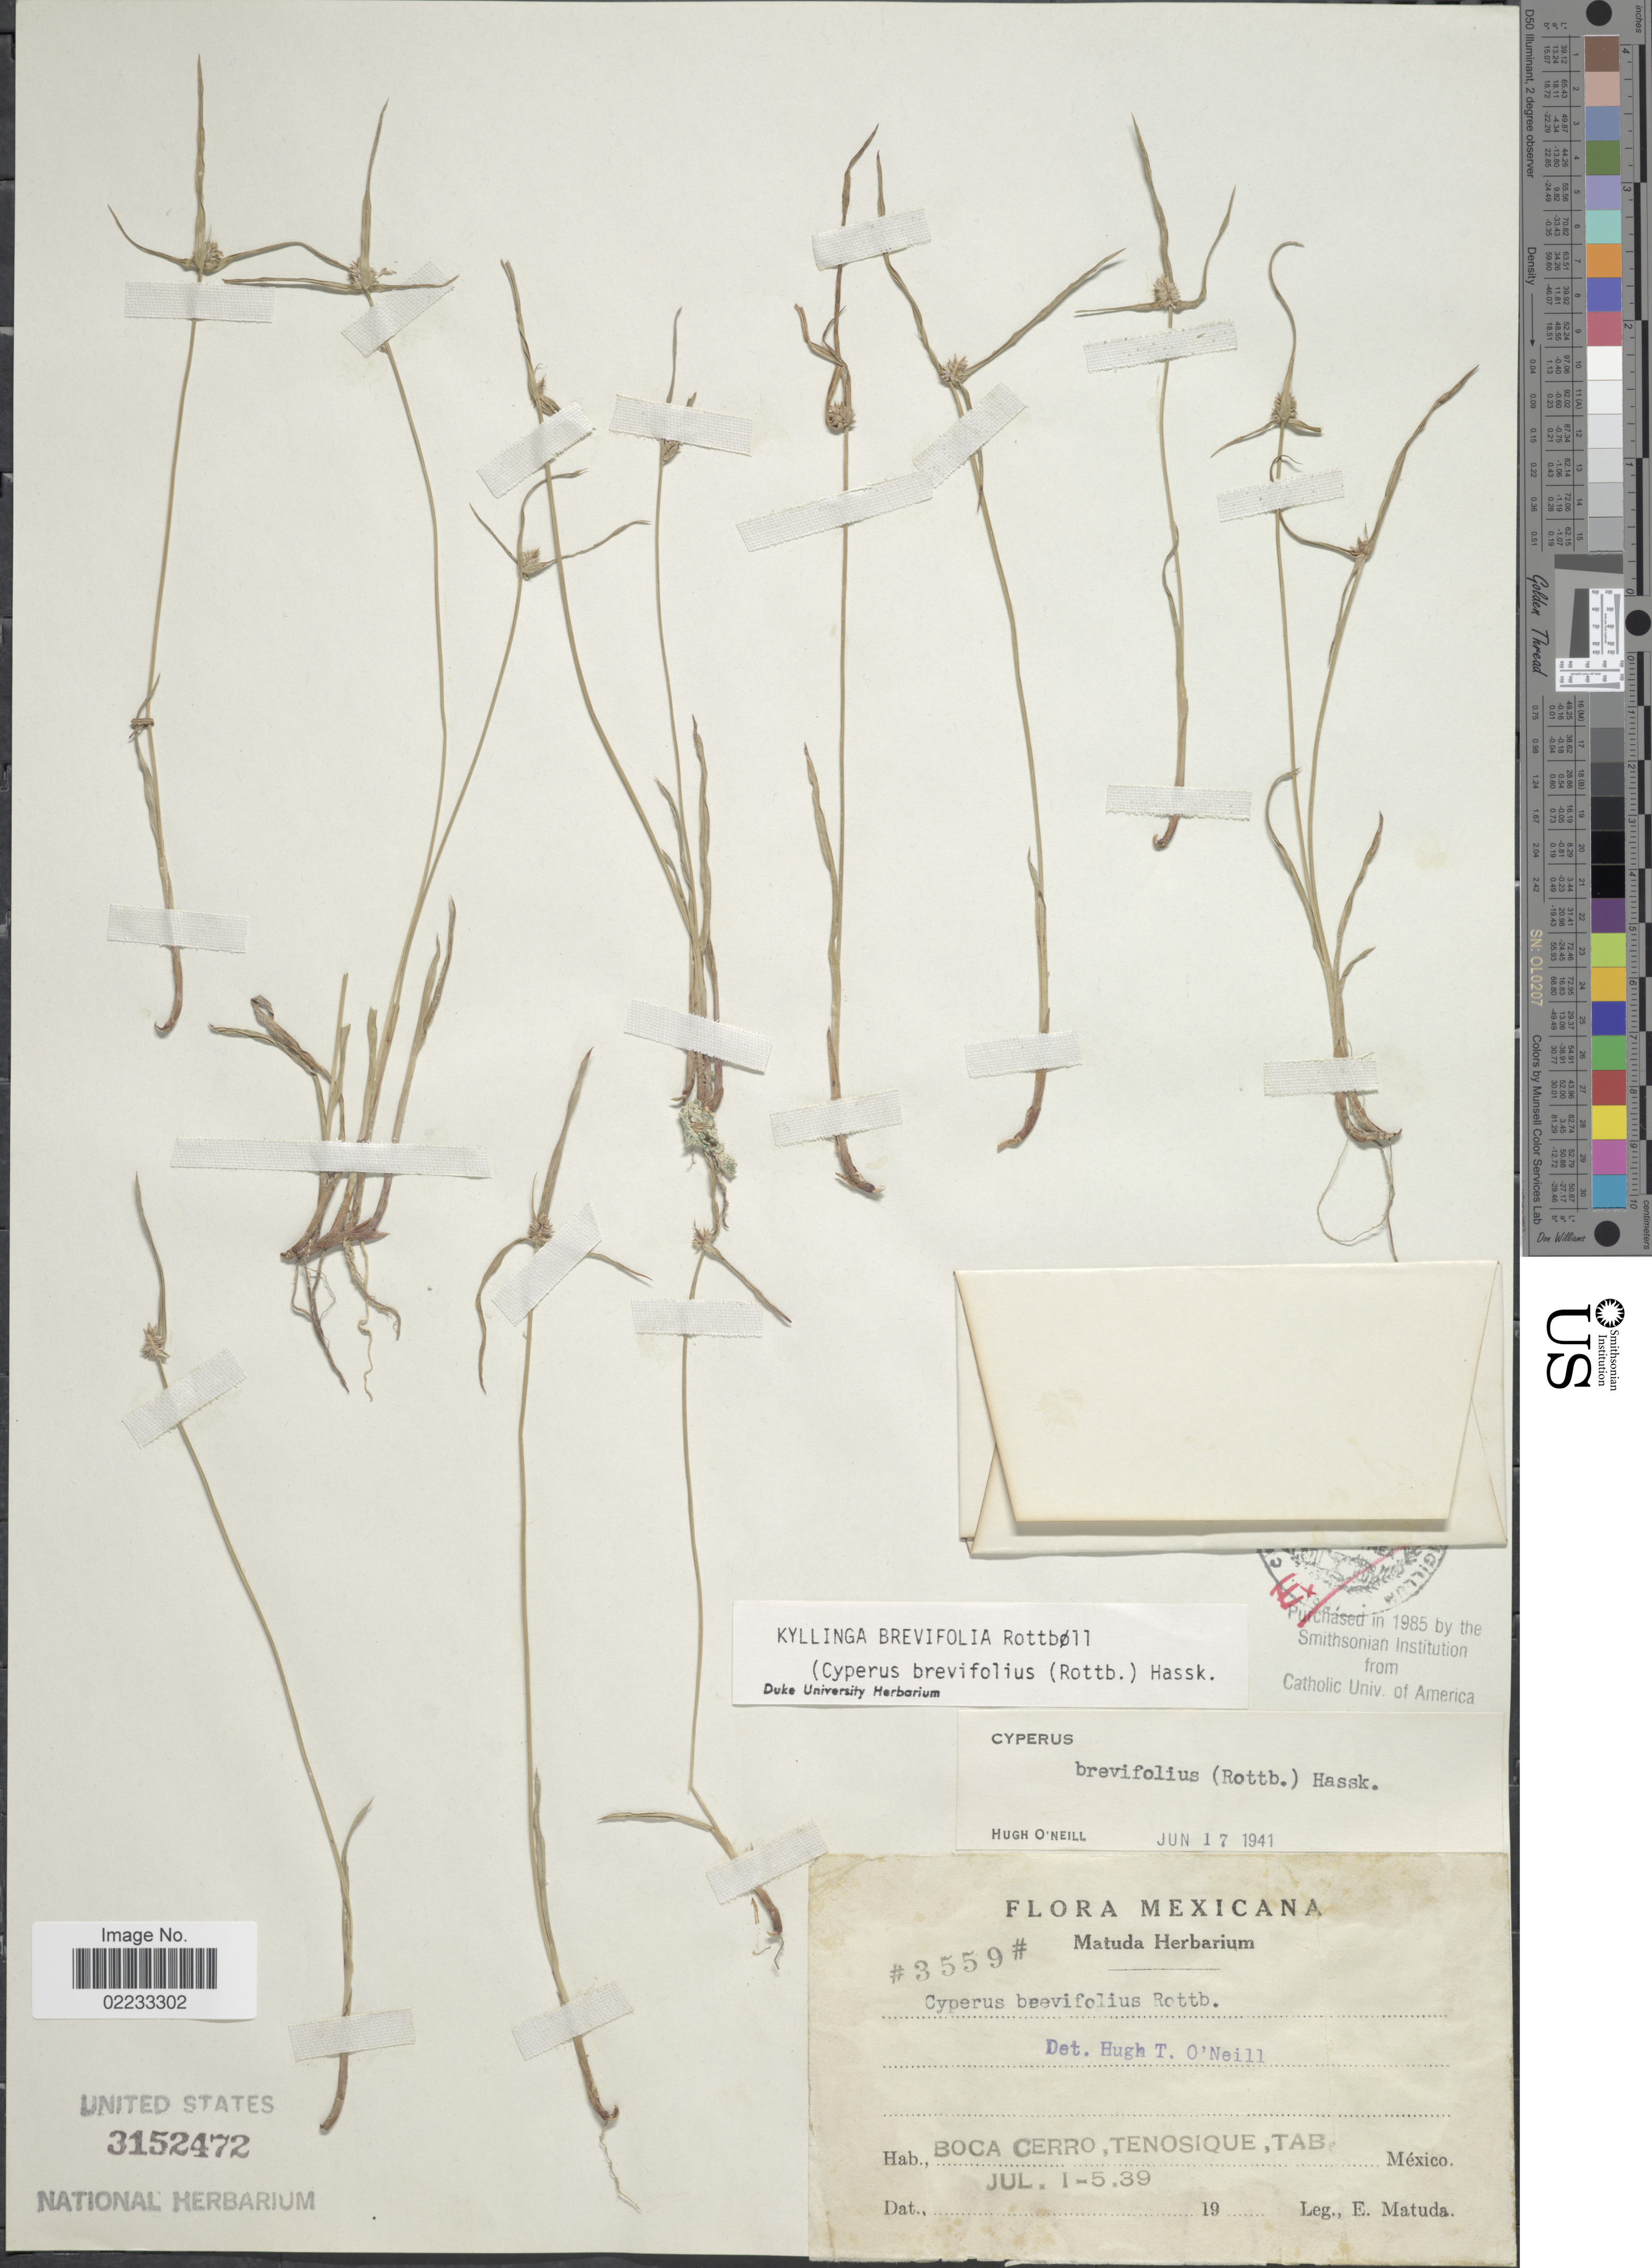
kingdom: Plantae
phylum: Tracheophyta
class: Liliopsida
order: Poales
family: Cyperaceae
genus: Cyperus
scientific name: Cyperus brevifolius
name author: (Rottb.) Hassk.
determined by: Strong, M. T., (US), Smithsonian Institution - National Museum of Natural History (UNITED STATES)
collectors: E. Matuda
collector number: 3559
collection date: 1939-07-01/1939-07-05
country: Mexico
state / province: Tabasco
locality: Boca Cerro, Tenosique.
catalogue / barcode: US 3152472